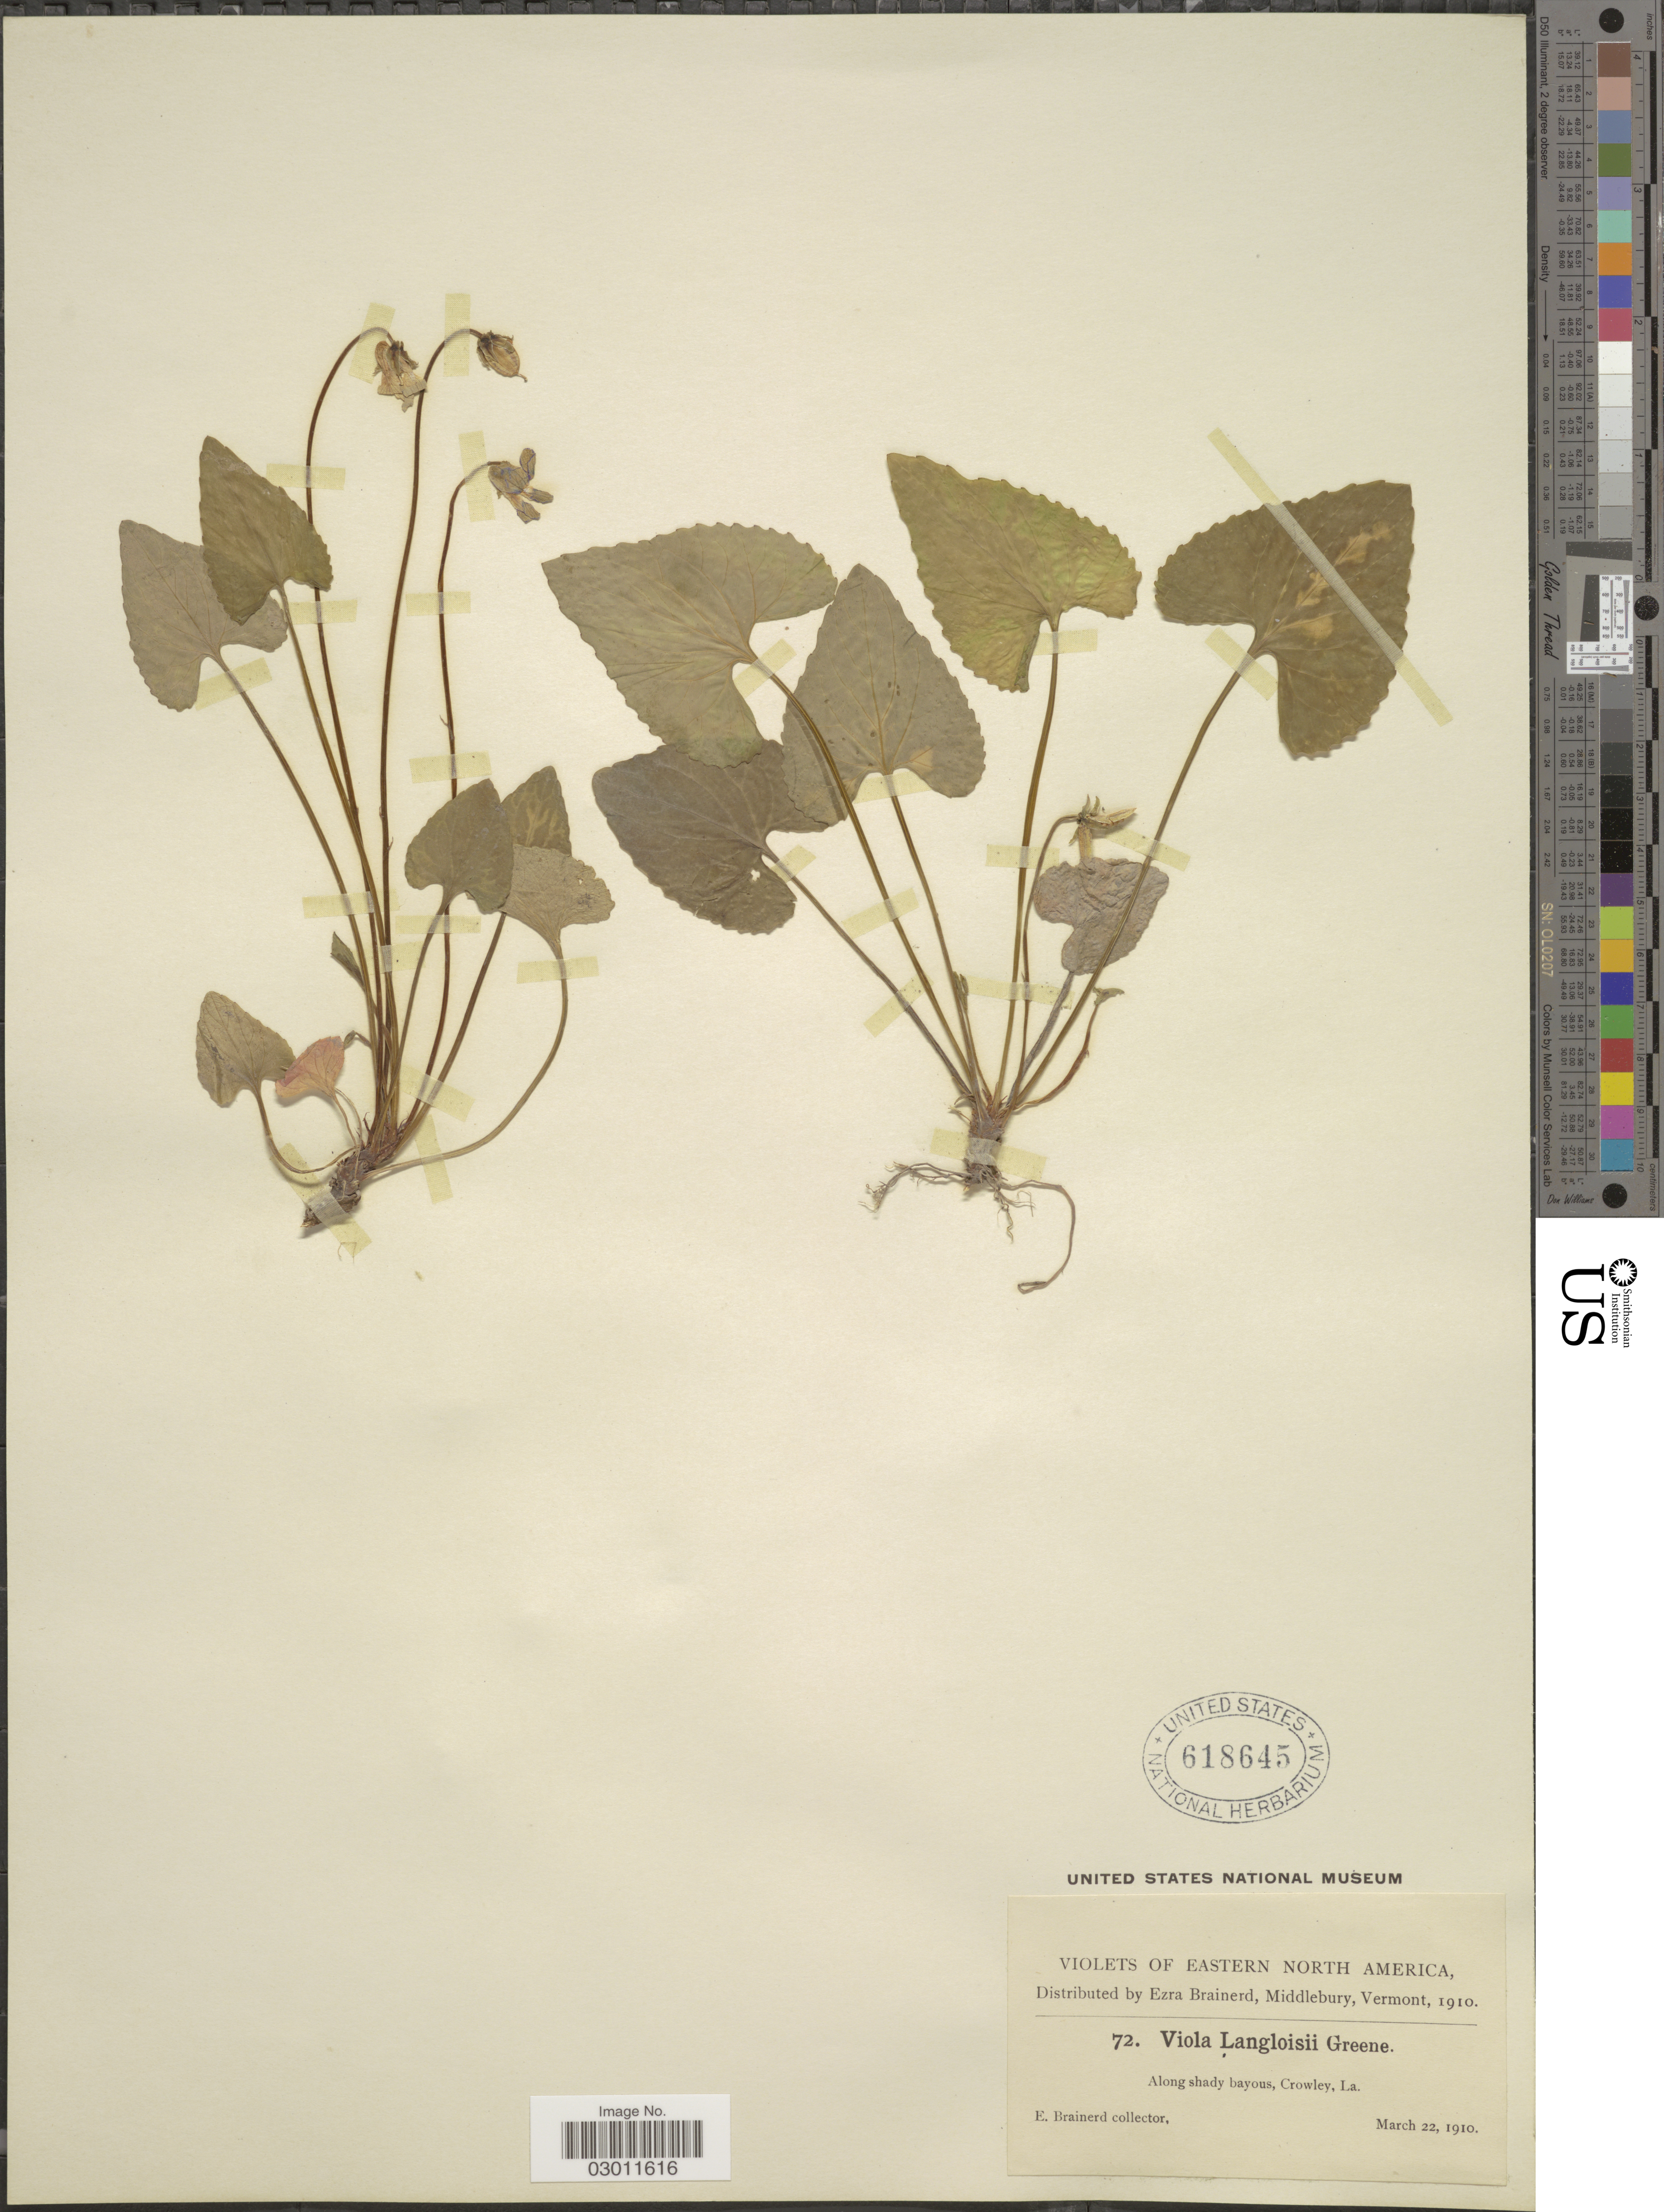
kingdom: Plantae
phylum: Tracheophyta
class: Magnoliopsida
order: Malpighiales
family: Violaceae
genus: Viola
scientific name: Viola affinis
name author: LeConte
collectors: E. Brainerd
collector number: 72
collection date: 1910-03-22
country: United States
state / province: Louisiana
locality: Eastern North America, Along shady bayous, Crowley.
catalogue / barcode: US 618645